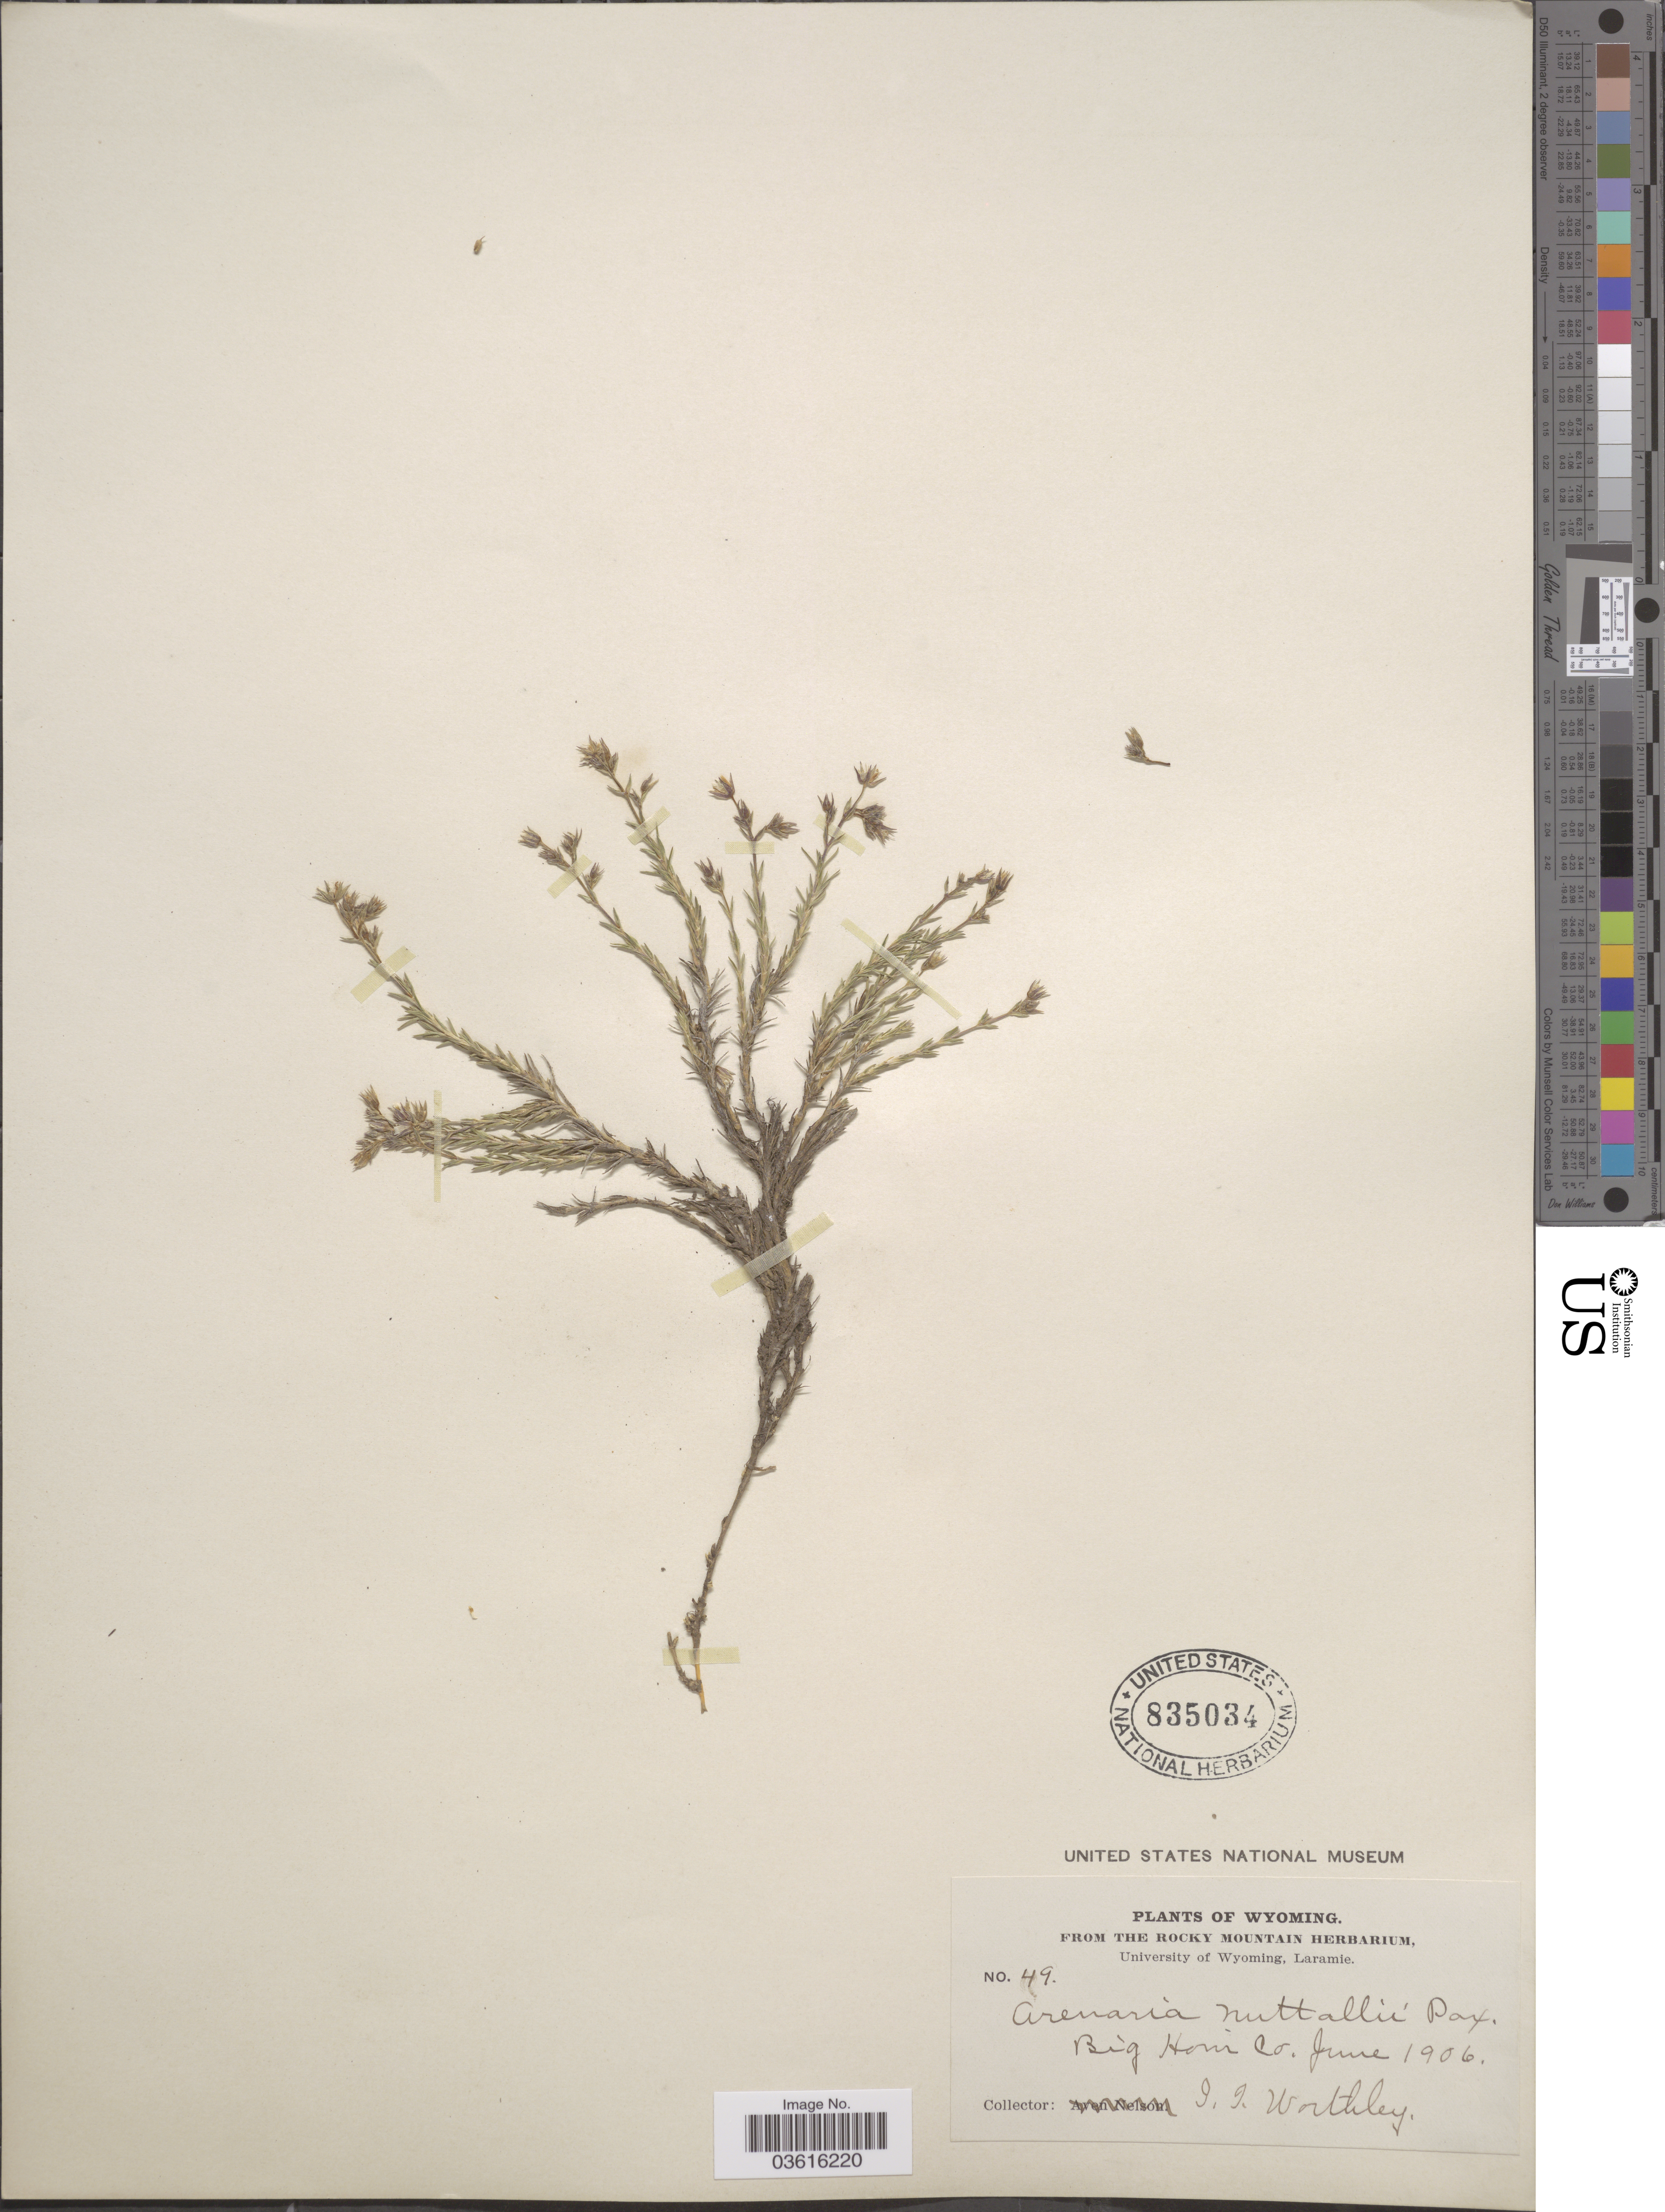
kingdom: Plantae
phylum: Tracheophyta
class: Magnoliopsida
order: Caryophyllales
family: Caryophyllaceae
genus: Minuartia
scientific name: Minuartia nuttallii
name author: (Pax) Briq.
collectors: I. Worthley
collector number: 49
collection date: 1906-06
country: United States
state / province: Wyoming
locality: Big Horn Co.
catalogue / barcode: US 835034